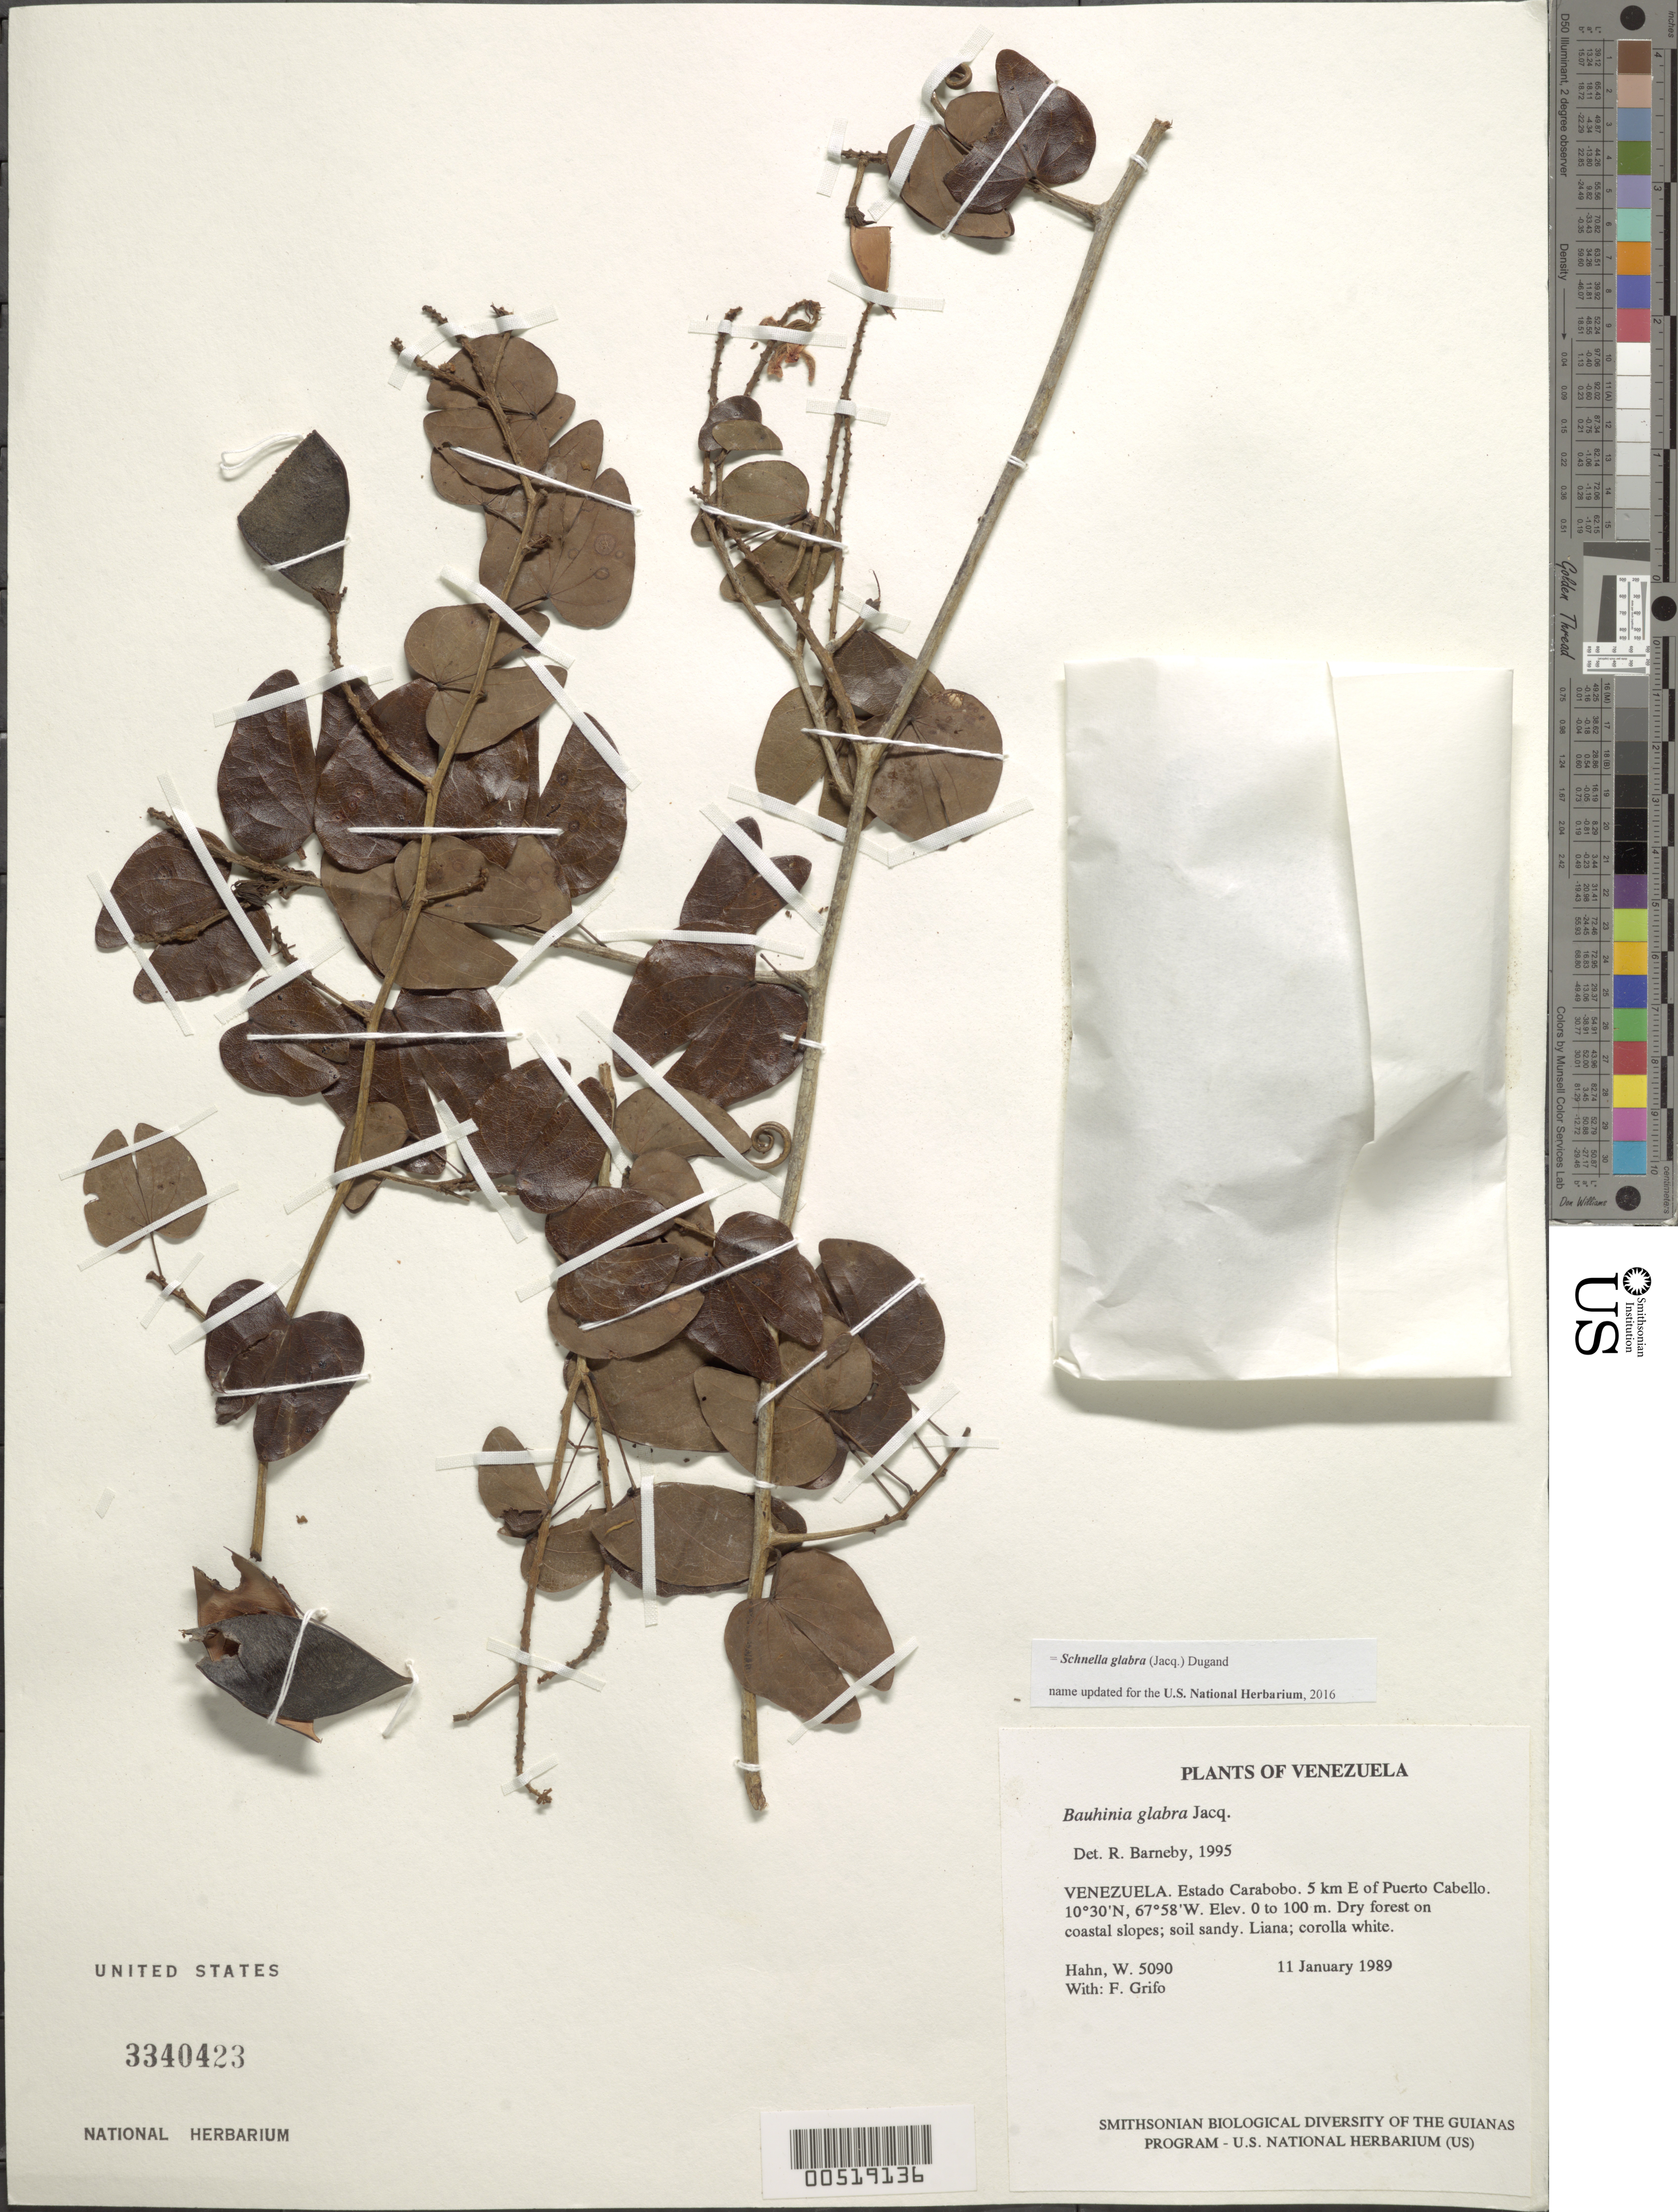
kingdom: Plantae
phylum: Tracheophyta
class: Magnoliopsida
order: Fabales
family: Fabaceae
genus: Schnella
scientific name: Schnella glabra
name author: (Jacq.) Dugand G.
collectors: W. J. Hahn & F. Grifo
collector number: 5090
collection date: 1989-01-11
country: Venezuela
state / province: Carabobo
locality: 5 km E of Puerto Cabello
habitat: Dry forest on coastal slopes; soil sandy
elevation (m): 0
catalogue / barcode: US 3340423